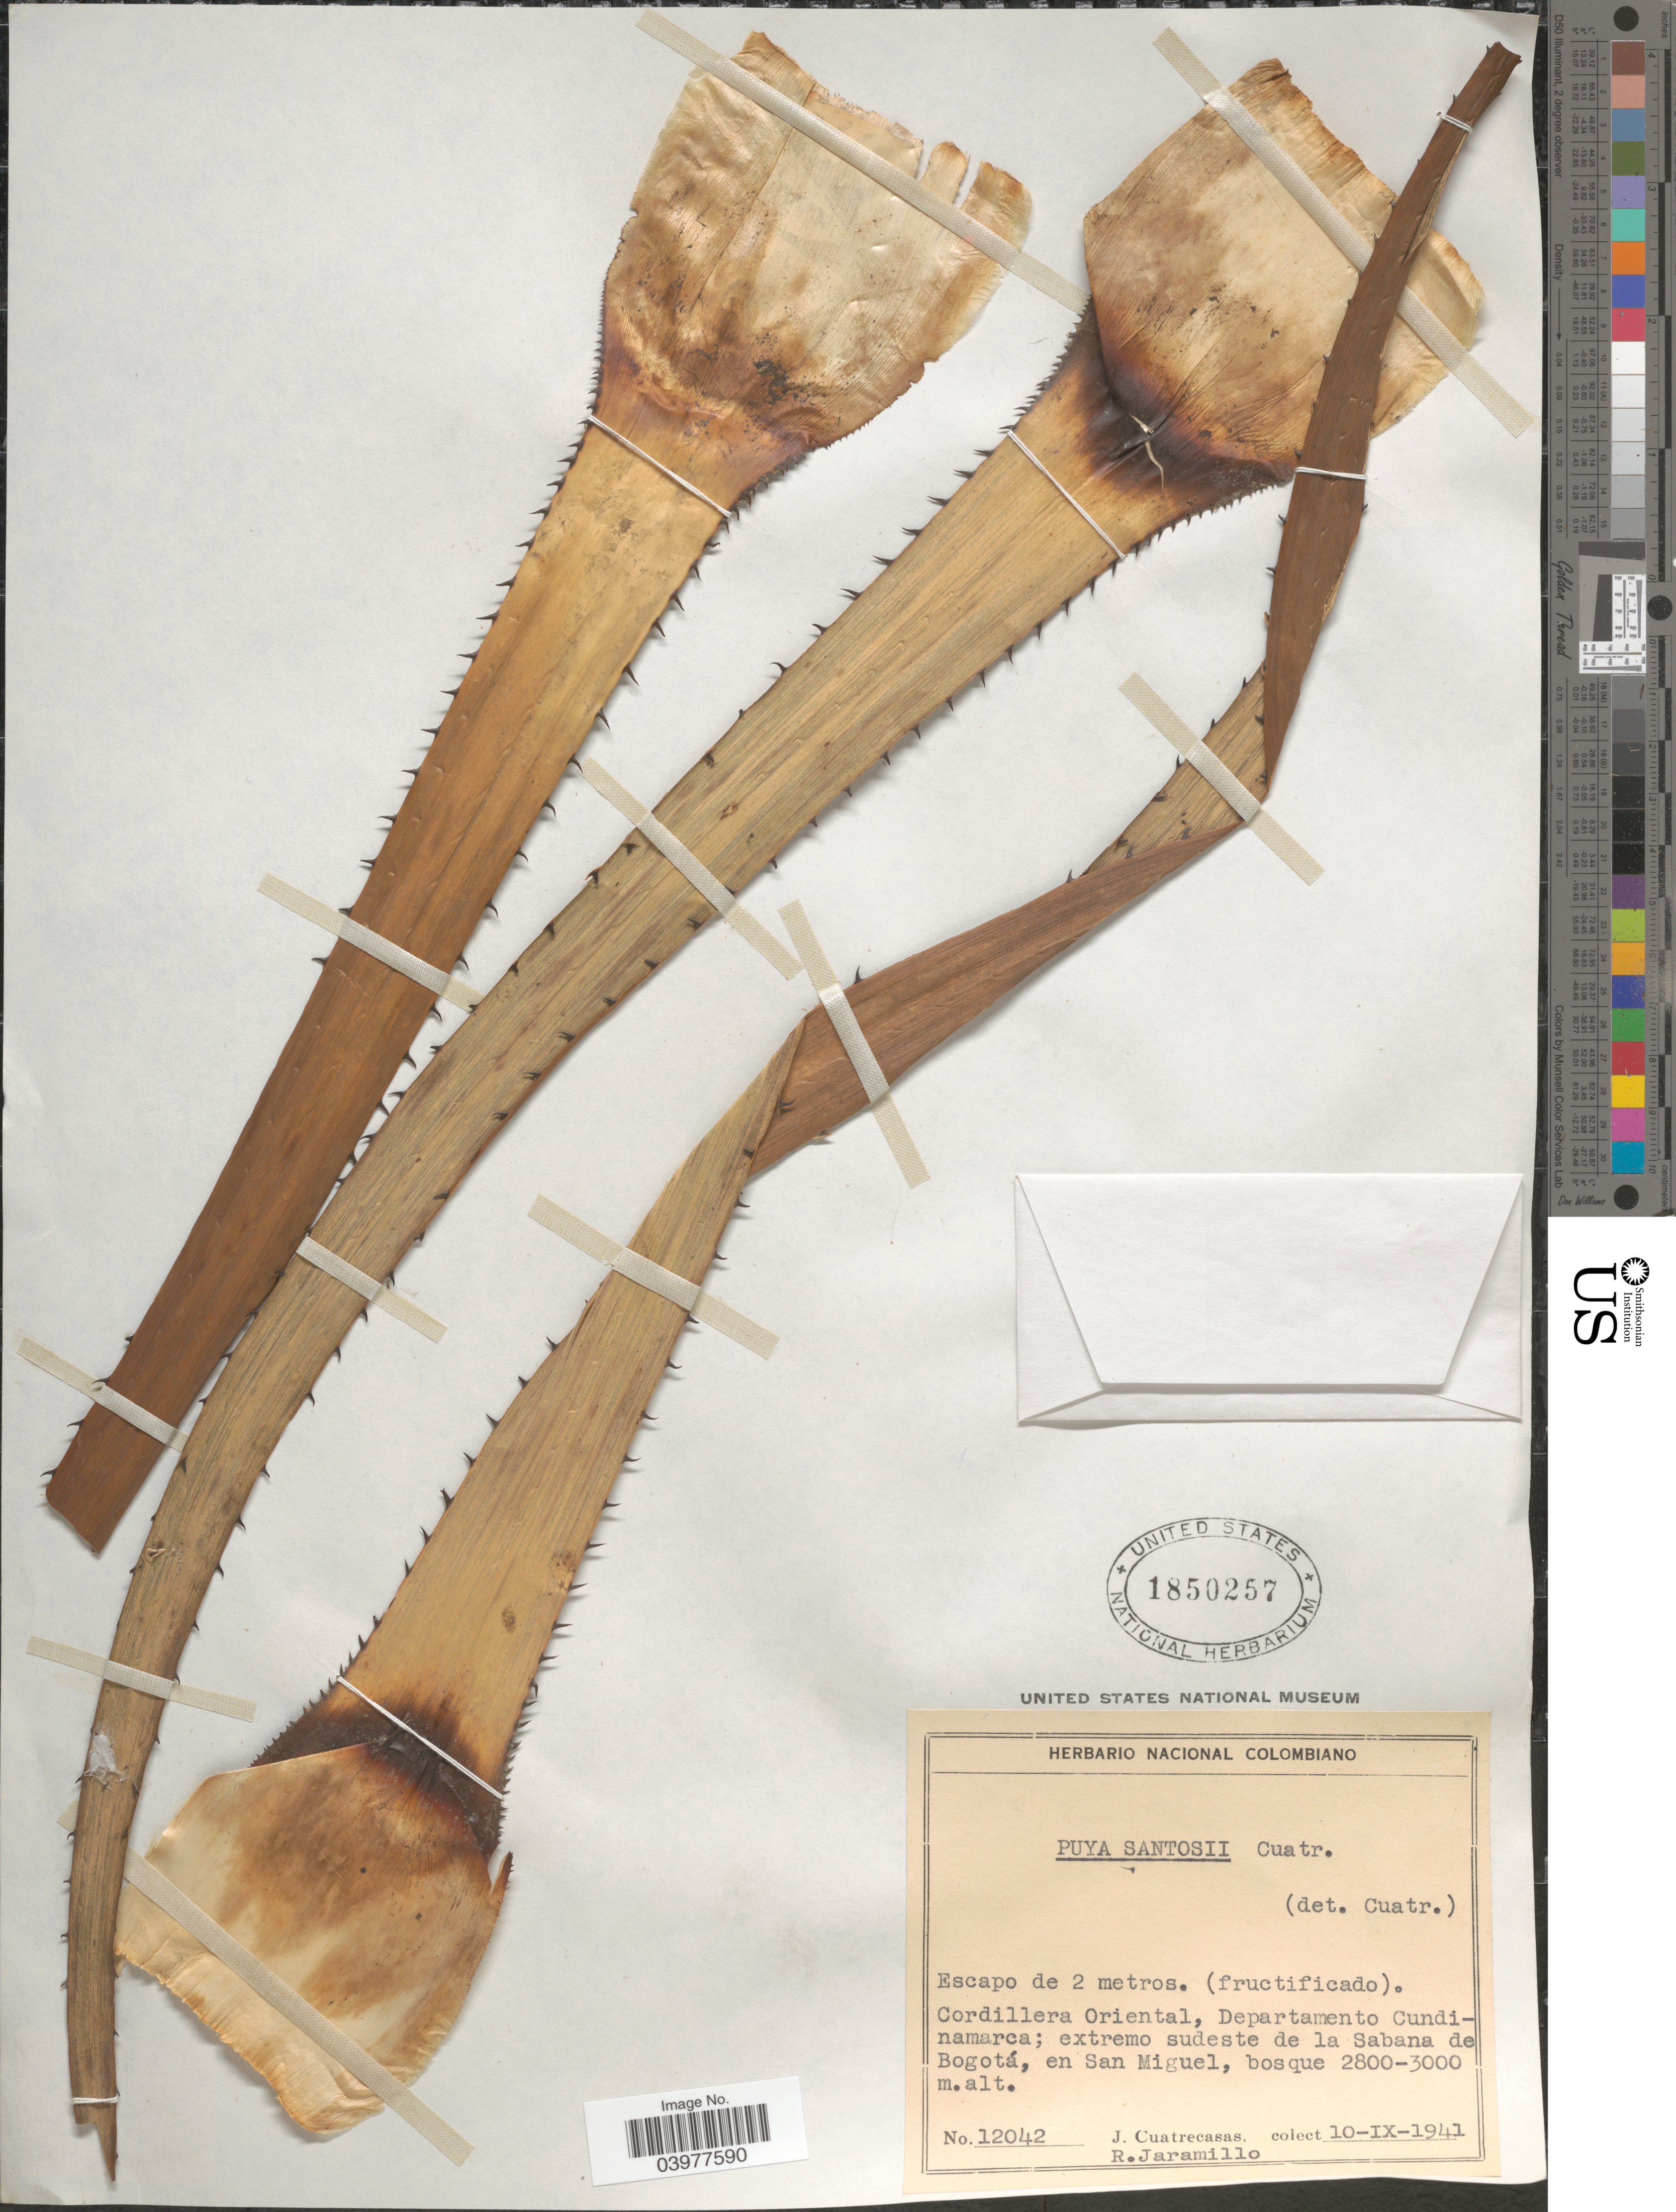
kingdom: Plantae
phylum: Tracheophyta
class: Liliopsida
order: Poales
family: Bromeliaceae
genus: Puya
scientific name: Puya santosii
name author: Cuatrec.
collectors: J. Cuatrecasas & R. Jaramillo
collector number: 12042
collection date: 1941-09-10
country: Colombia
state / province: Cundinamarca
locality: Cordillera Oriental, Departamento Cundinamarca; extremo sudeste de la Sabana de Bogotá, en San Miguel.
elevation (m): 2800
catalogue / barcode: US 1850257